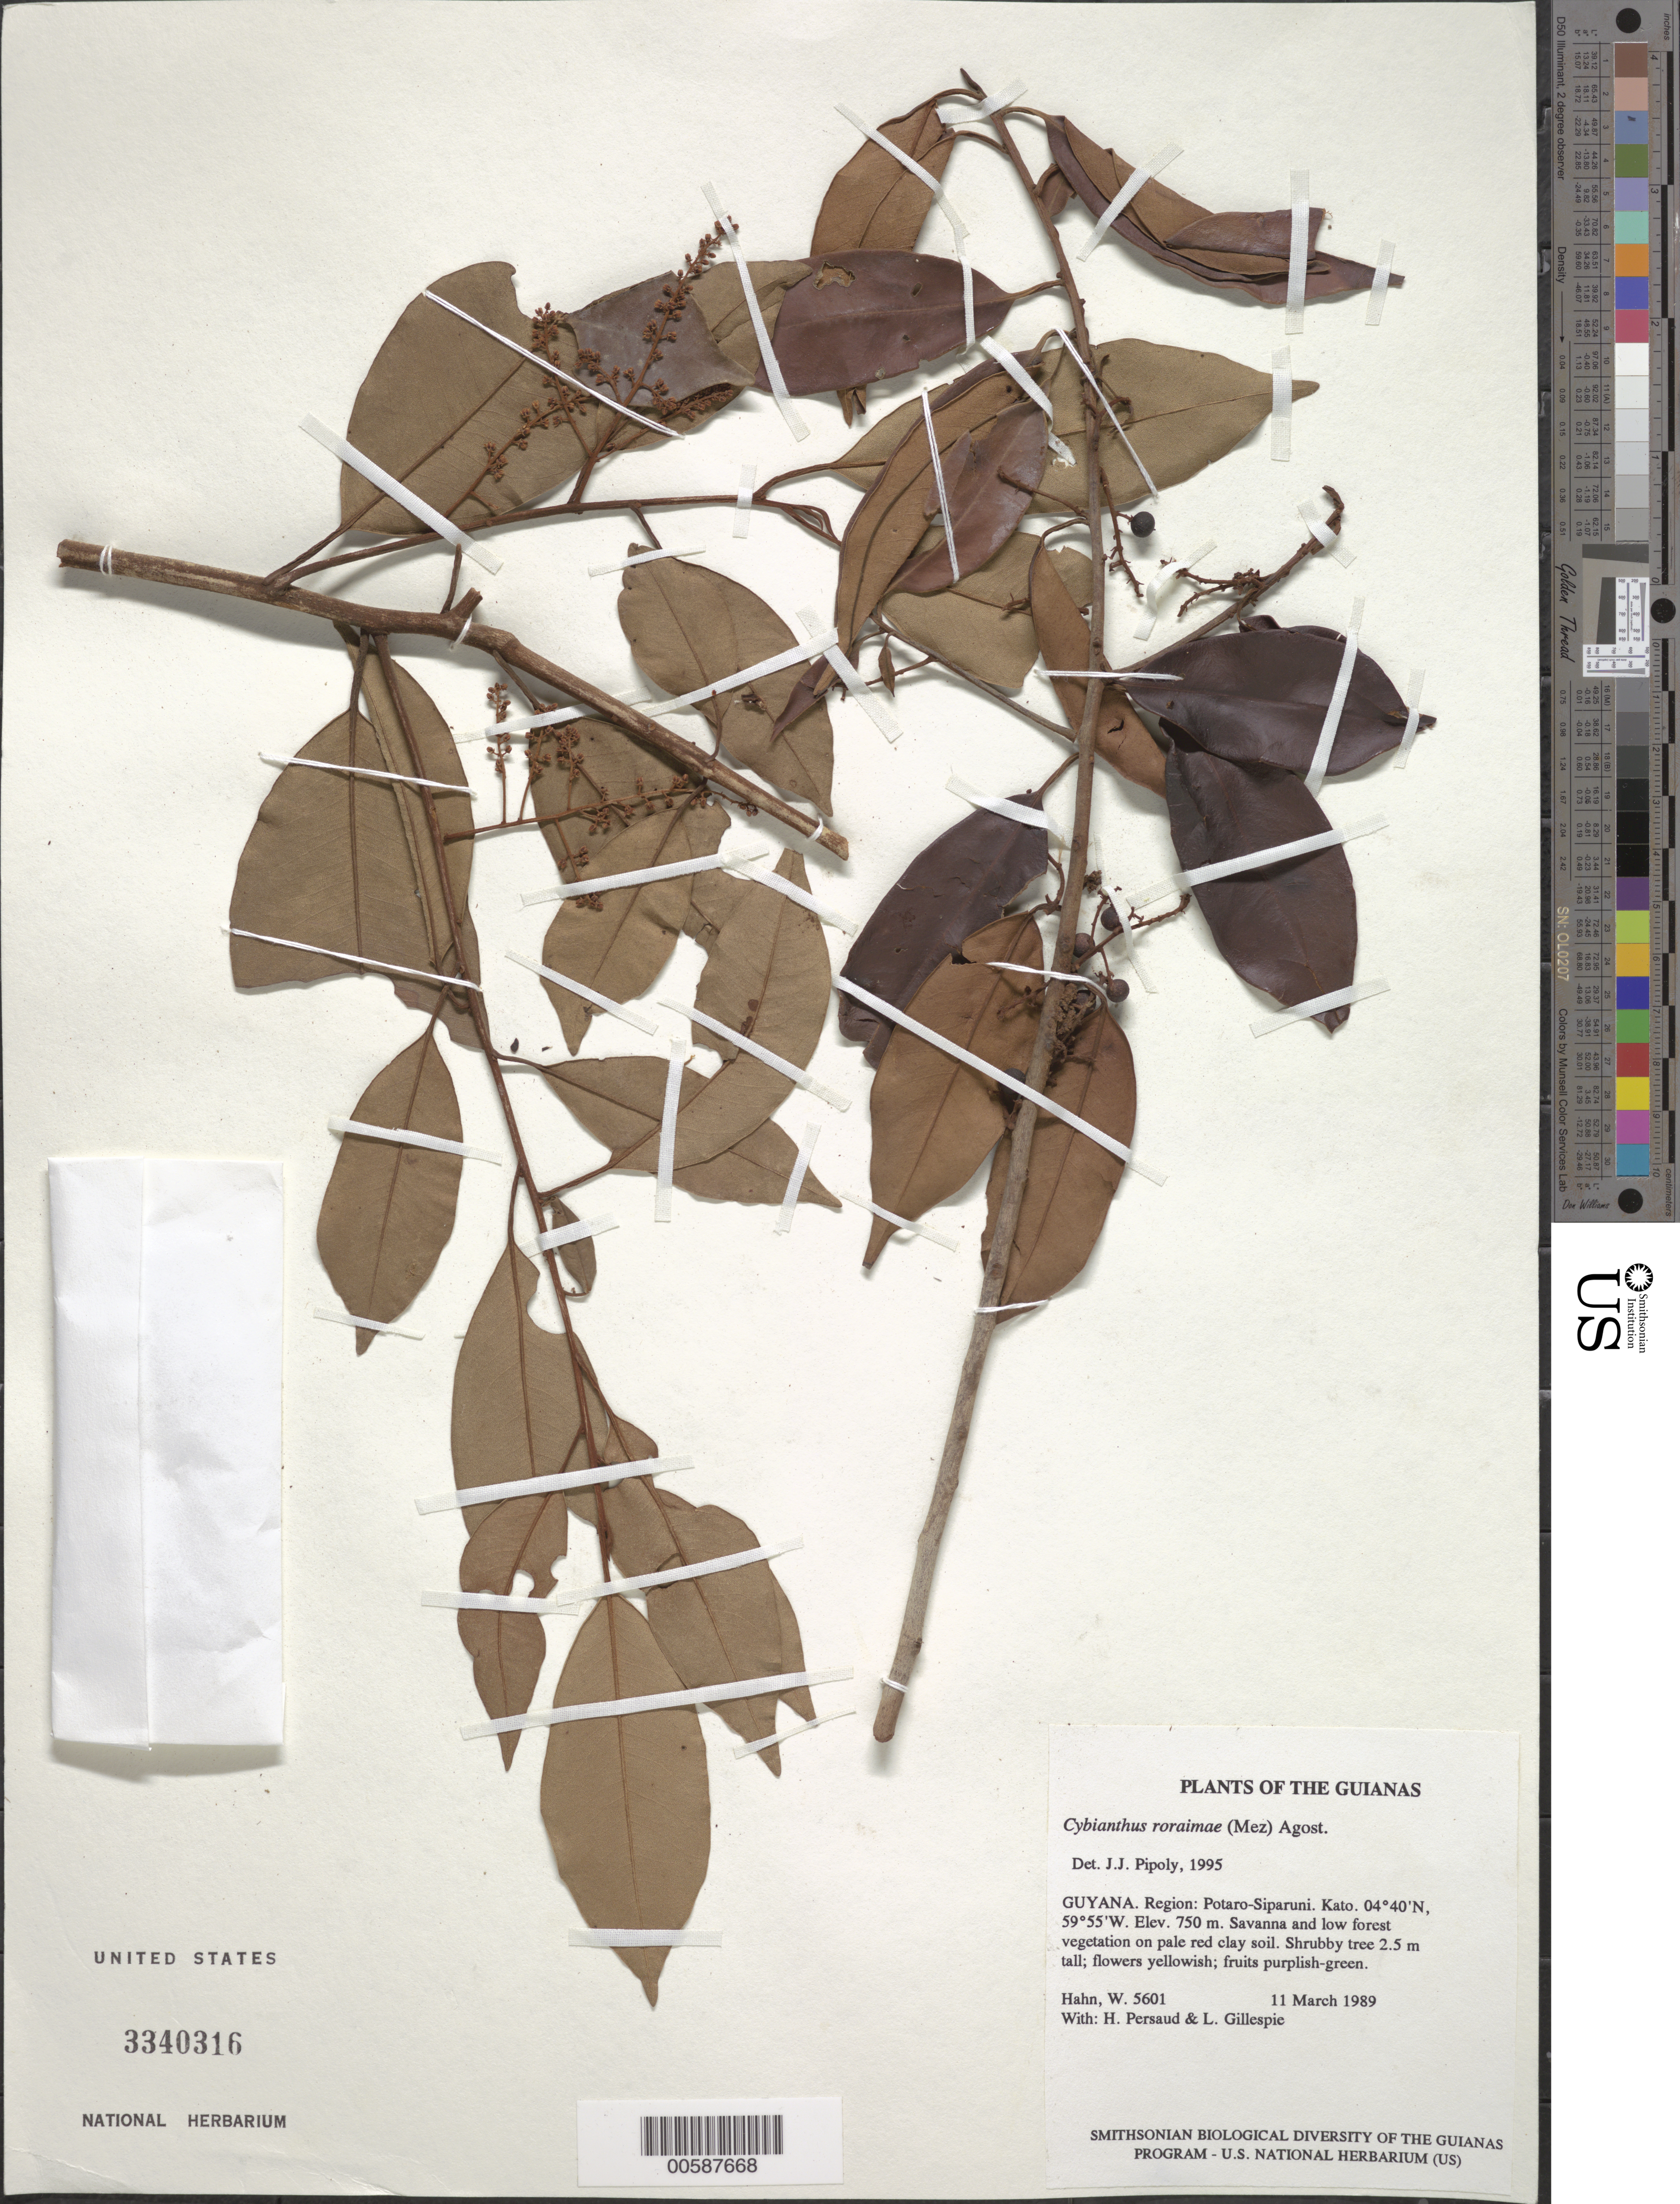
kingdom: Plantae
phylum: Tracheophyta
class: Magnoliopsida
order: Ericales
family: Primulaceae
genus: Cybianthus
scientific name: Cybianthus punctatus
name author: (Mez) G. Agostini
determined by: Pipoly, J. J., III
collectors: W. Hahn, H. Persaud & L. J. Gillespie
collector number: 5601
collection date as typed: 11 March 1989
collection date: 1989-03-11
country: Guyana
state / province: Potaro-Siparuni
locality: Kato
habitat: Savanna and low forest vegetation on pale red clay soil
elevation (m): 750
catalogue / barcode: US 3340316